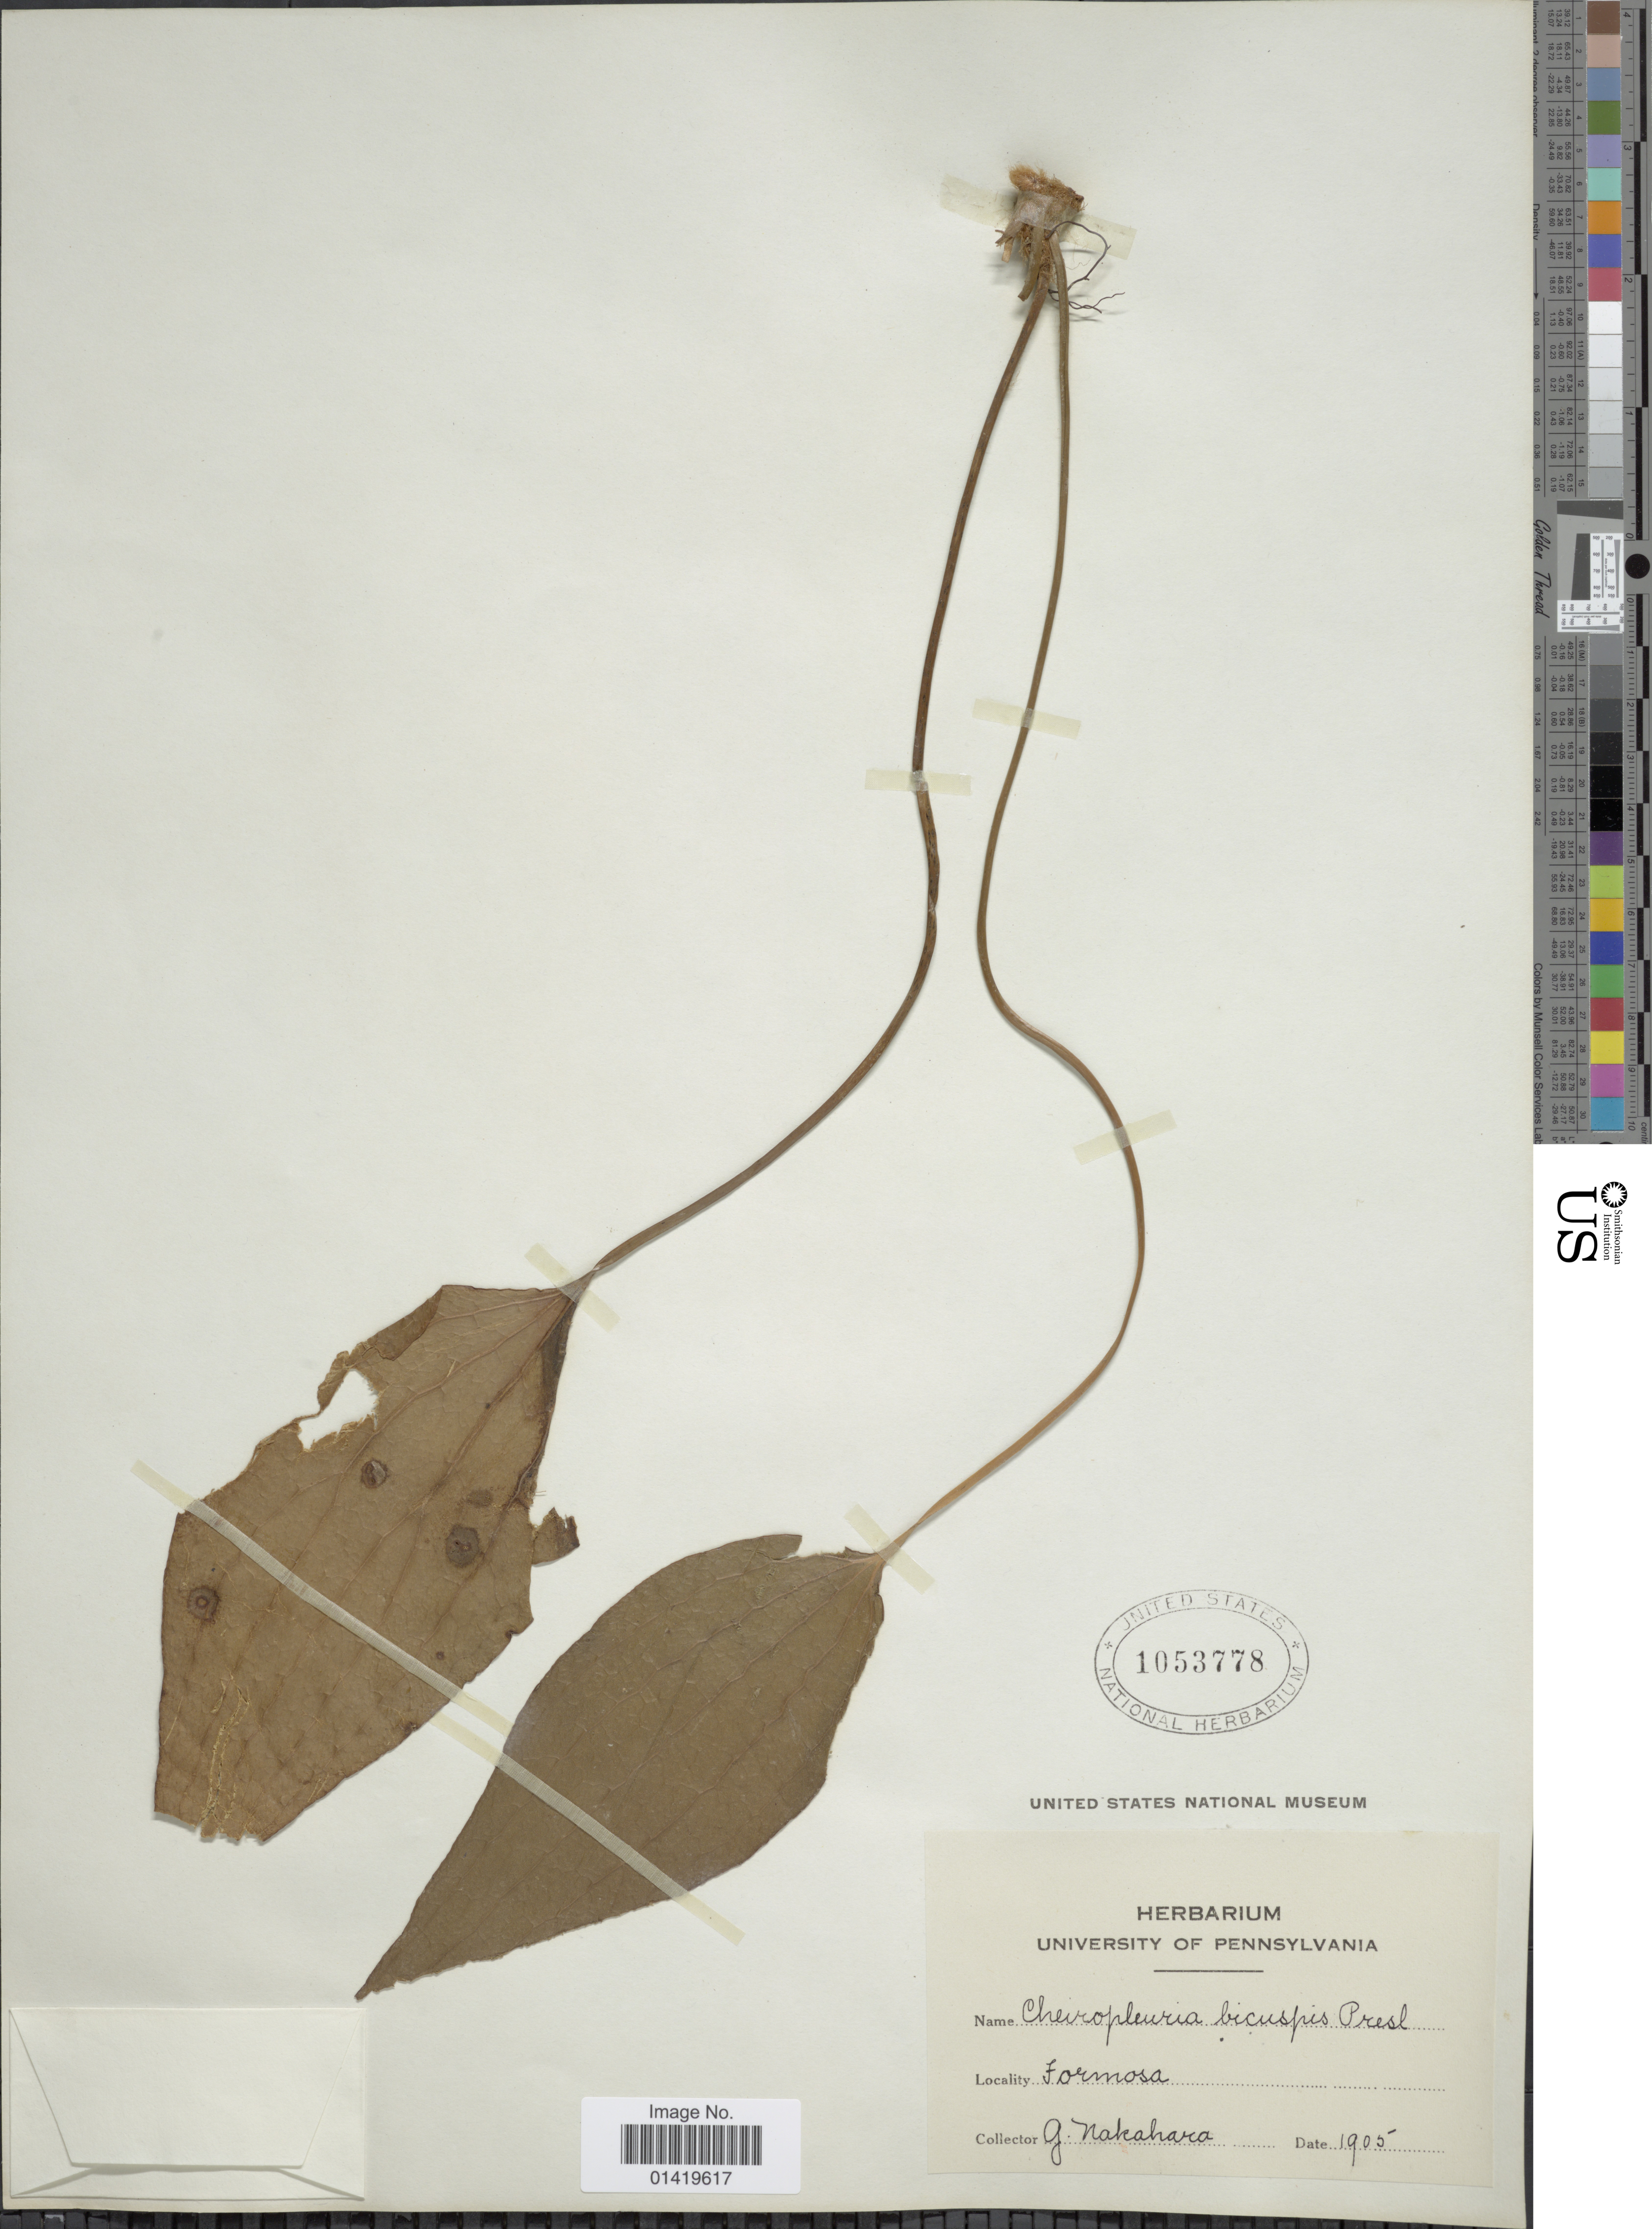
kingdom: Plantae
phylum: Tracheophyta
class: Polypodiopsida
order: Gleicheniales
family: Dipteridaceae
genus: Cheiropleuria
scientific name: Cheiropleuria bicuspis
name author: (Blume) C. Presl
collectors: G. Nakahara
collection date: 1905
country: Taiwan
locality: Formosa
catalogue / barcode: US 1053778